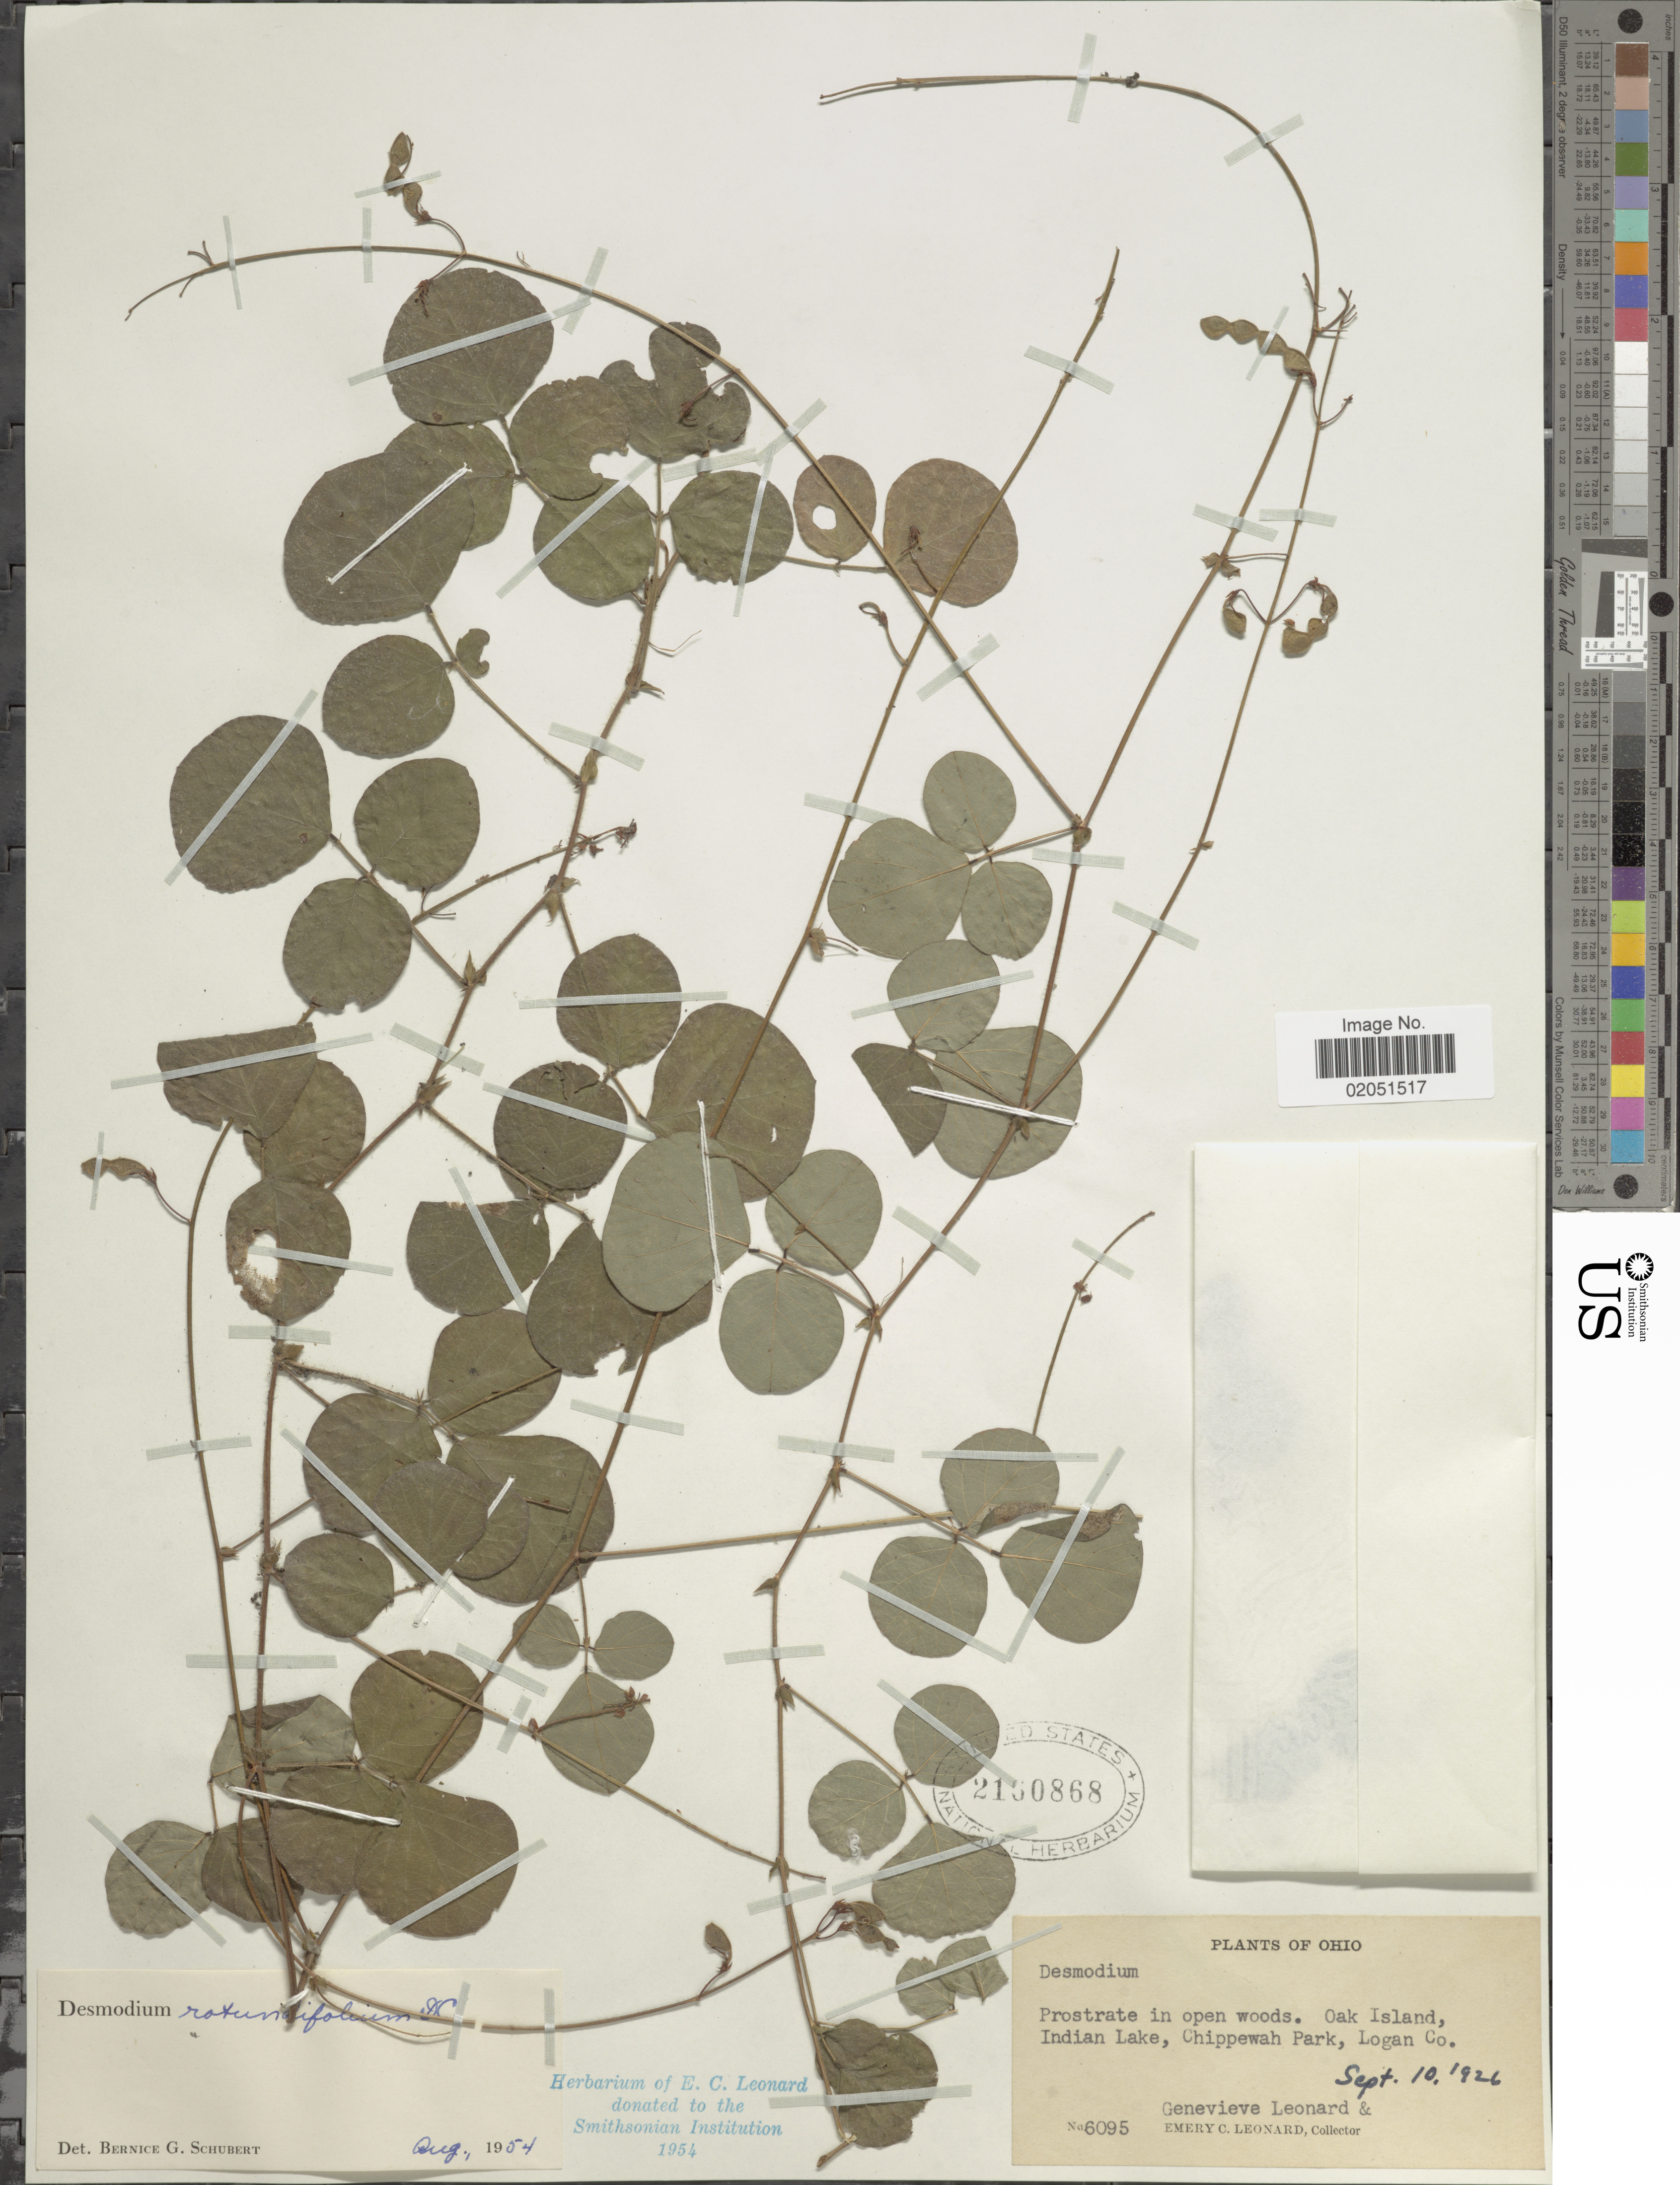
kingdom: Plantae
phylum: Tracheophyta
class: Magnoliopsida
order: Fabales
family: Fabaceae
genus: Desmodium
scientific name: Desmodium rotundifolium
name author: DC.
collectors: G. M. Leonard & E. C. Leonard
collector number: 6095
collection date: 1926-09-10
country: United States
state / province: Ohio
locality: Oak Island, Indian Lake, Chippewah Park, Logan Co.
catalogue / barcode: US 2160868